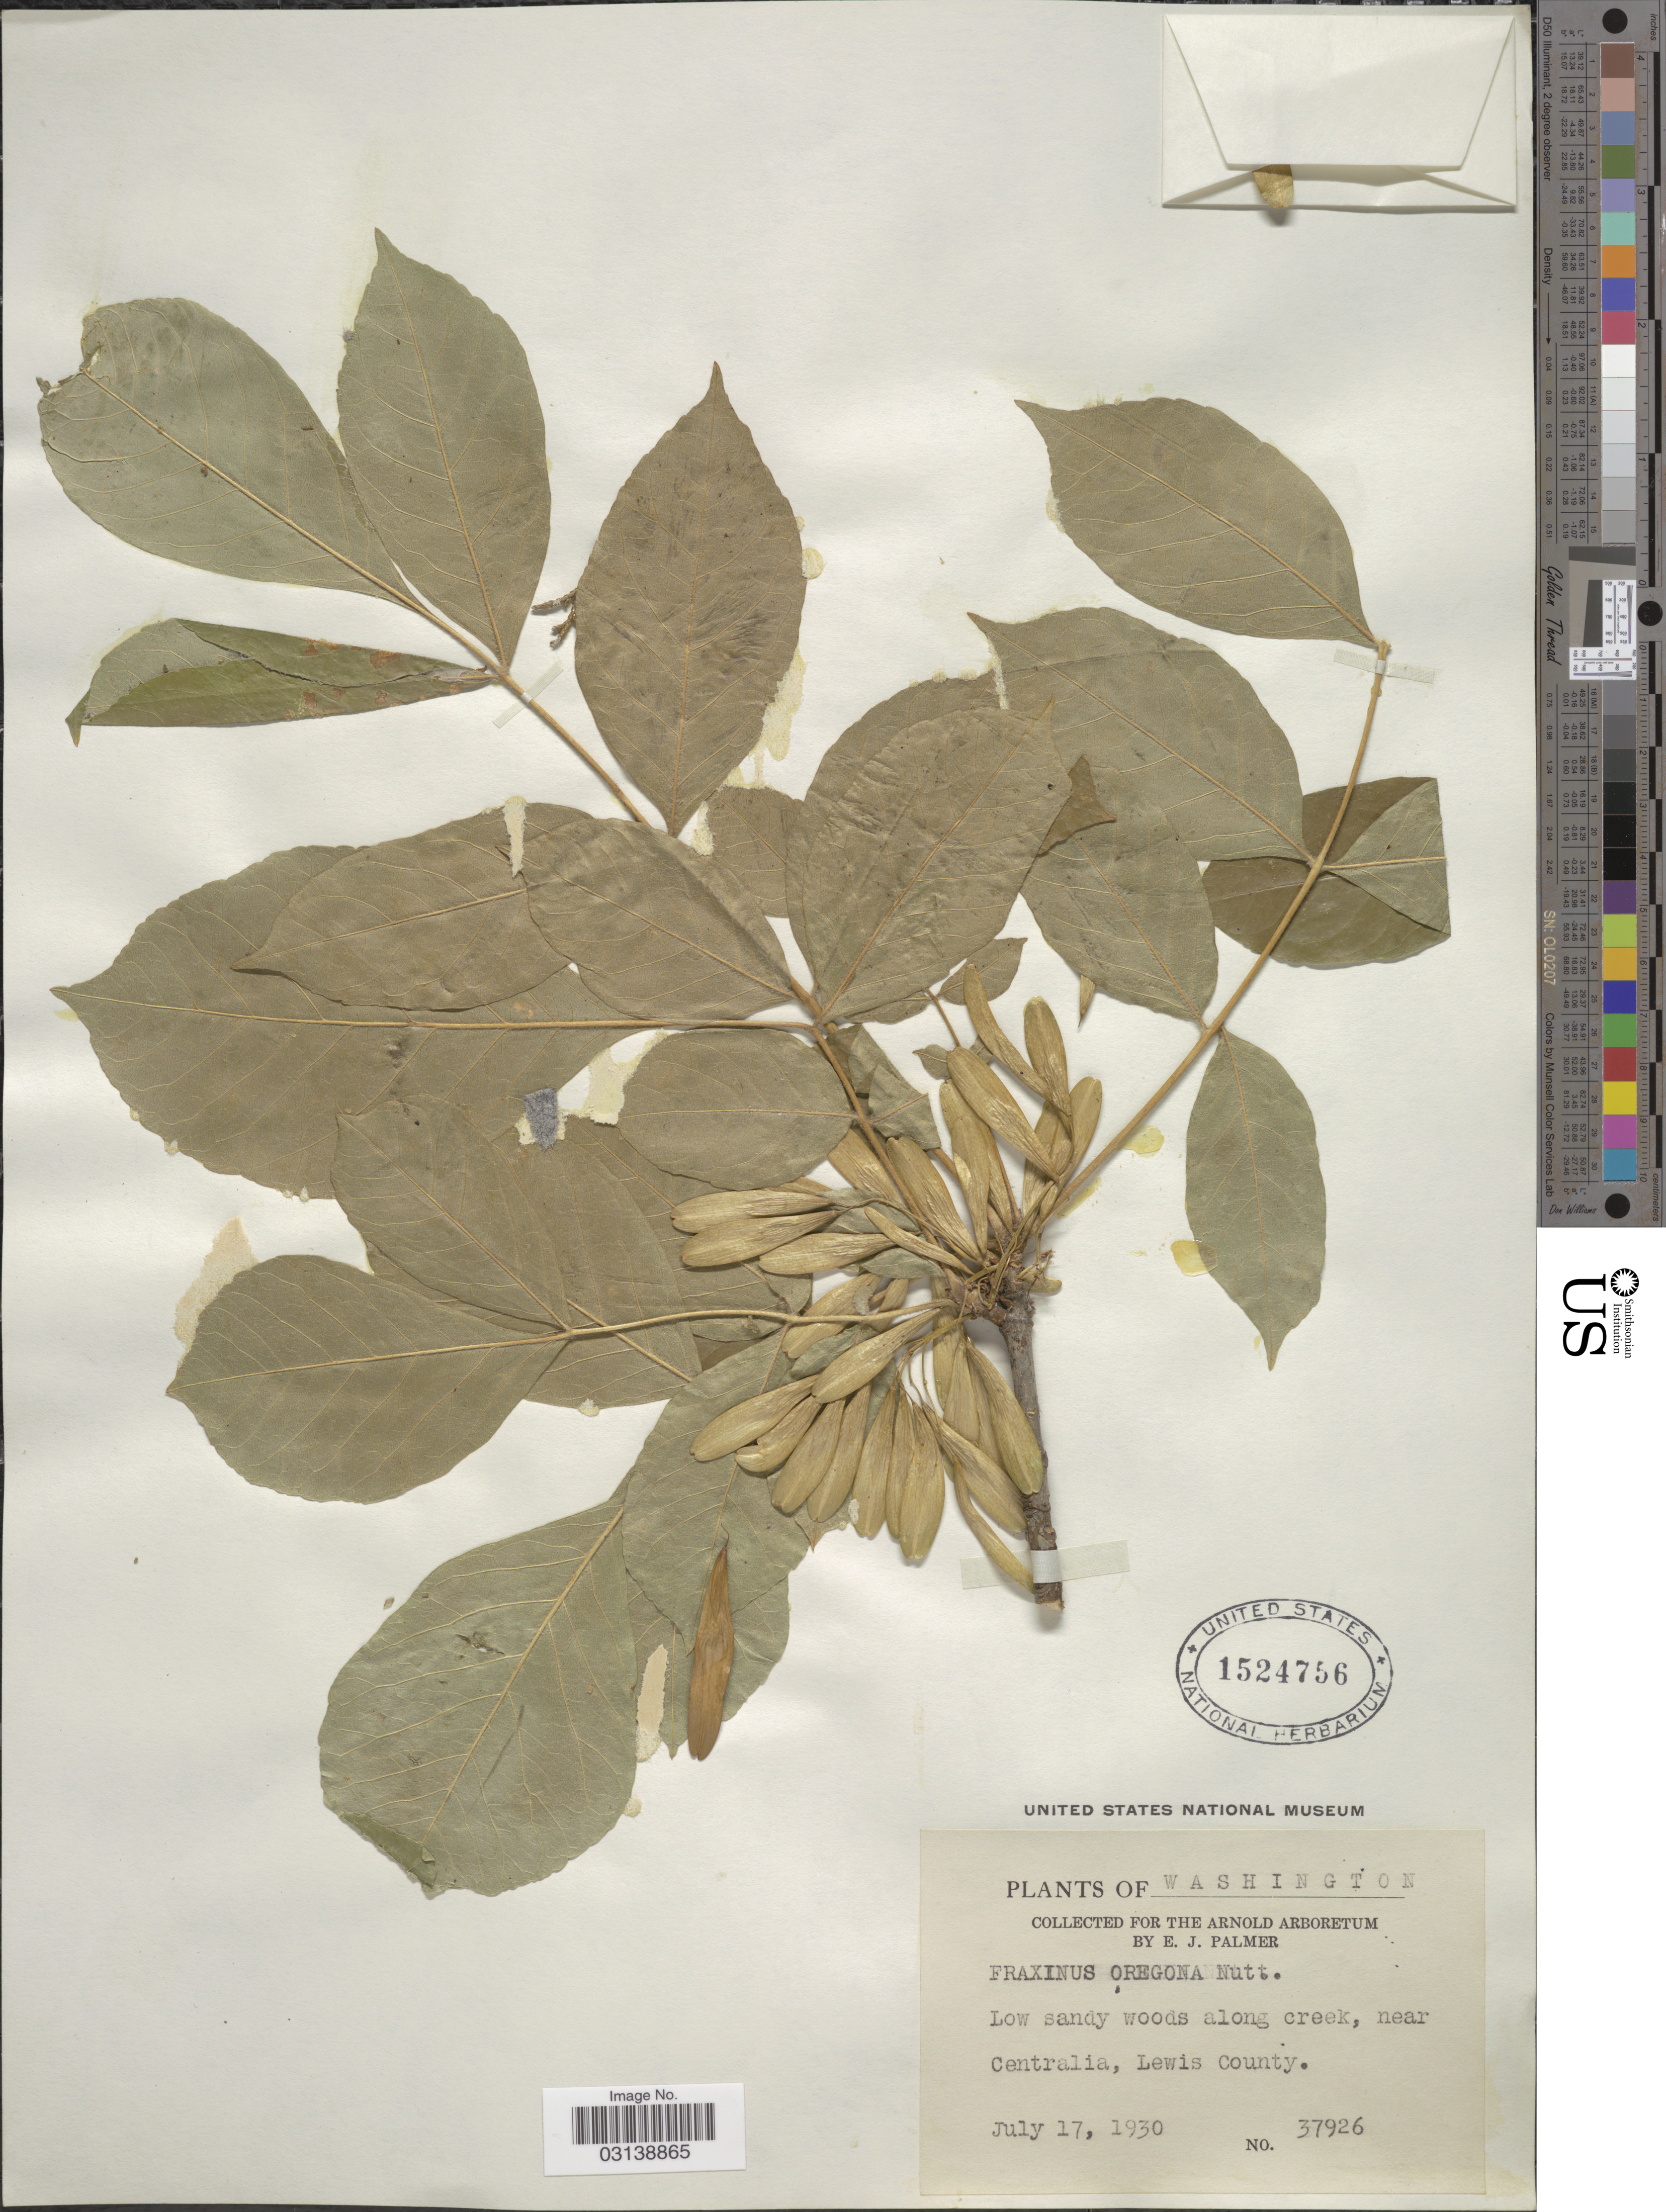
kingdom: Plantae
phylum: Tracheophyta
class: Magnoliopsida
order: Lamiales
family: Oleaceae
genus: Fraxinus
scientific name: Fraxinus latifolia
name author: Benth.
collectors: E. J. Palmer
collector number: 37926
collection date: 1930-07-17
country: United States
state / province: Washington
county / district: Lewis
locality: Woods along creek, near Centralia, Lewis County.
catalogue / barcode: US 1524756